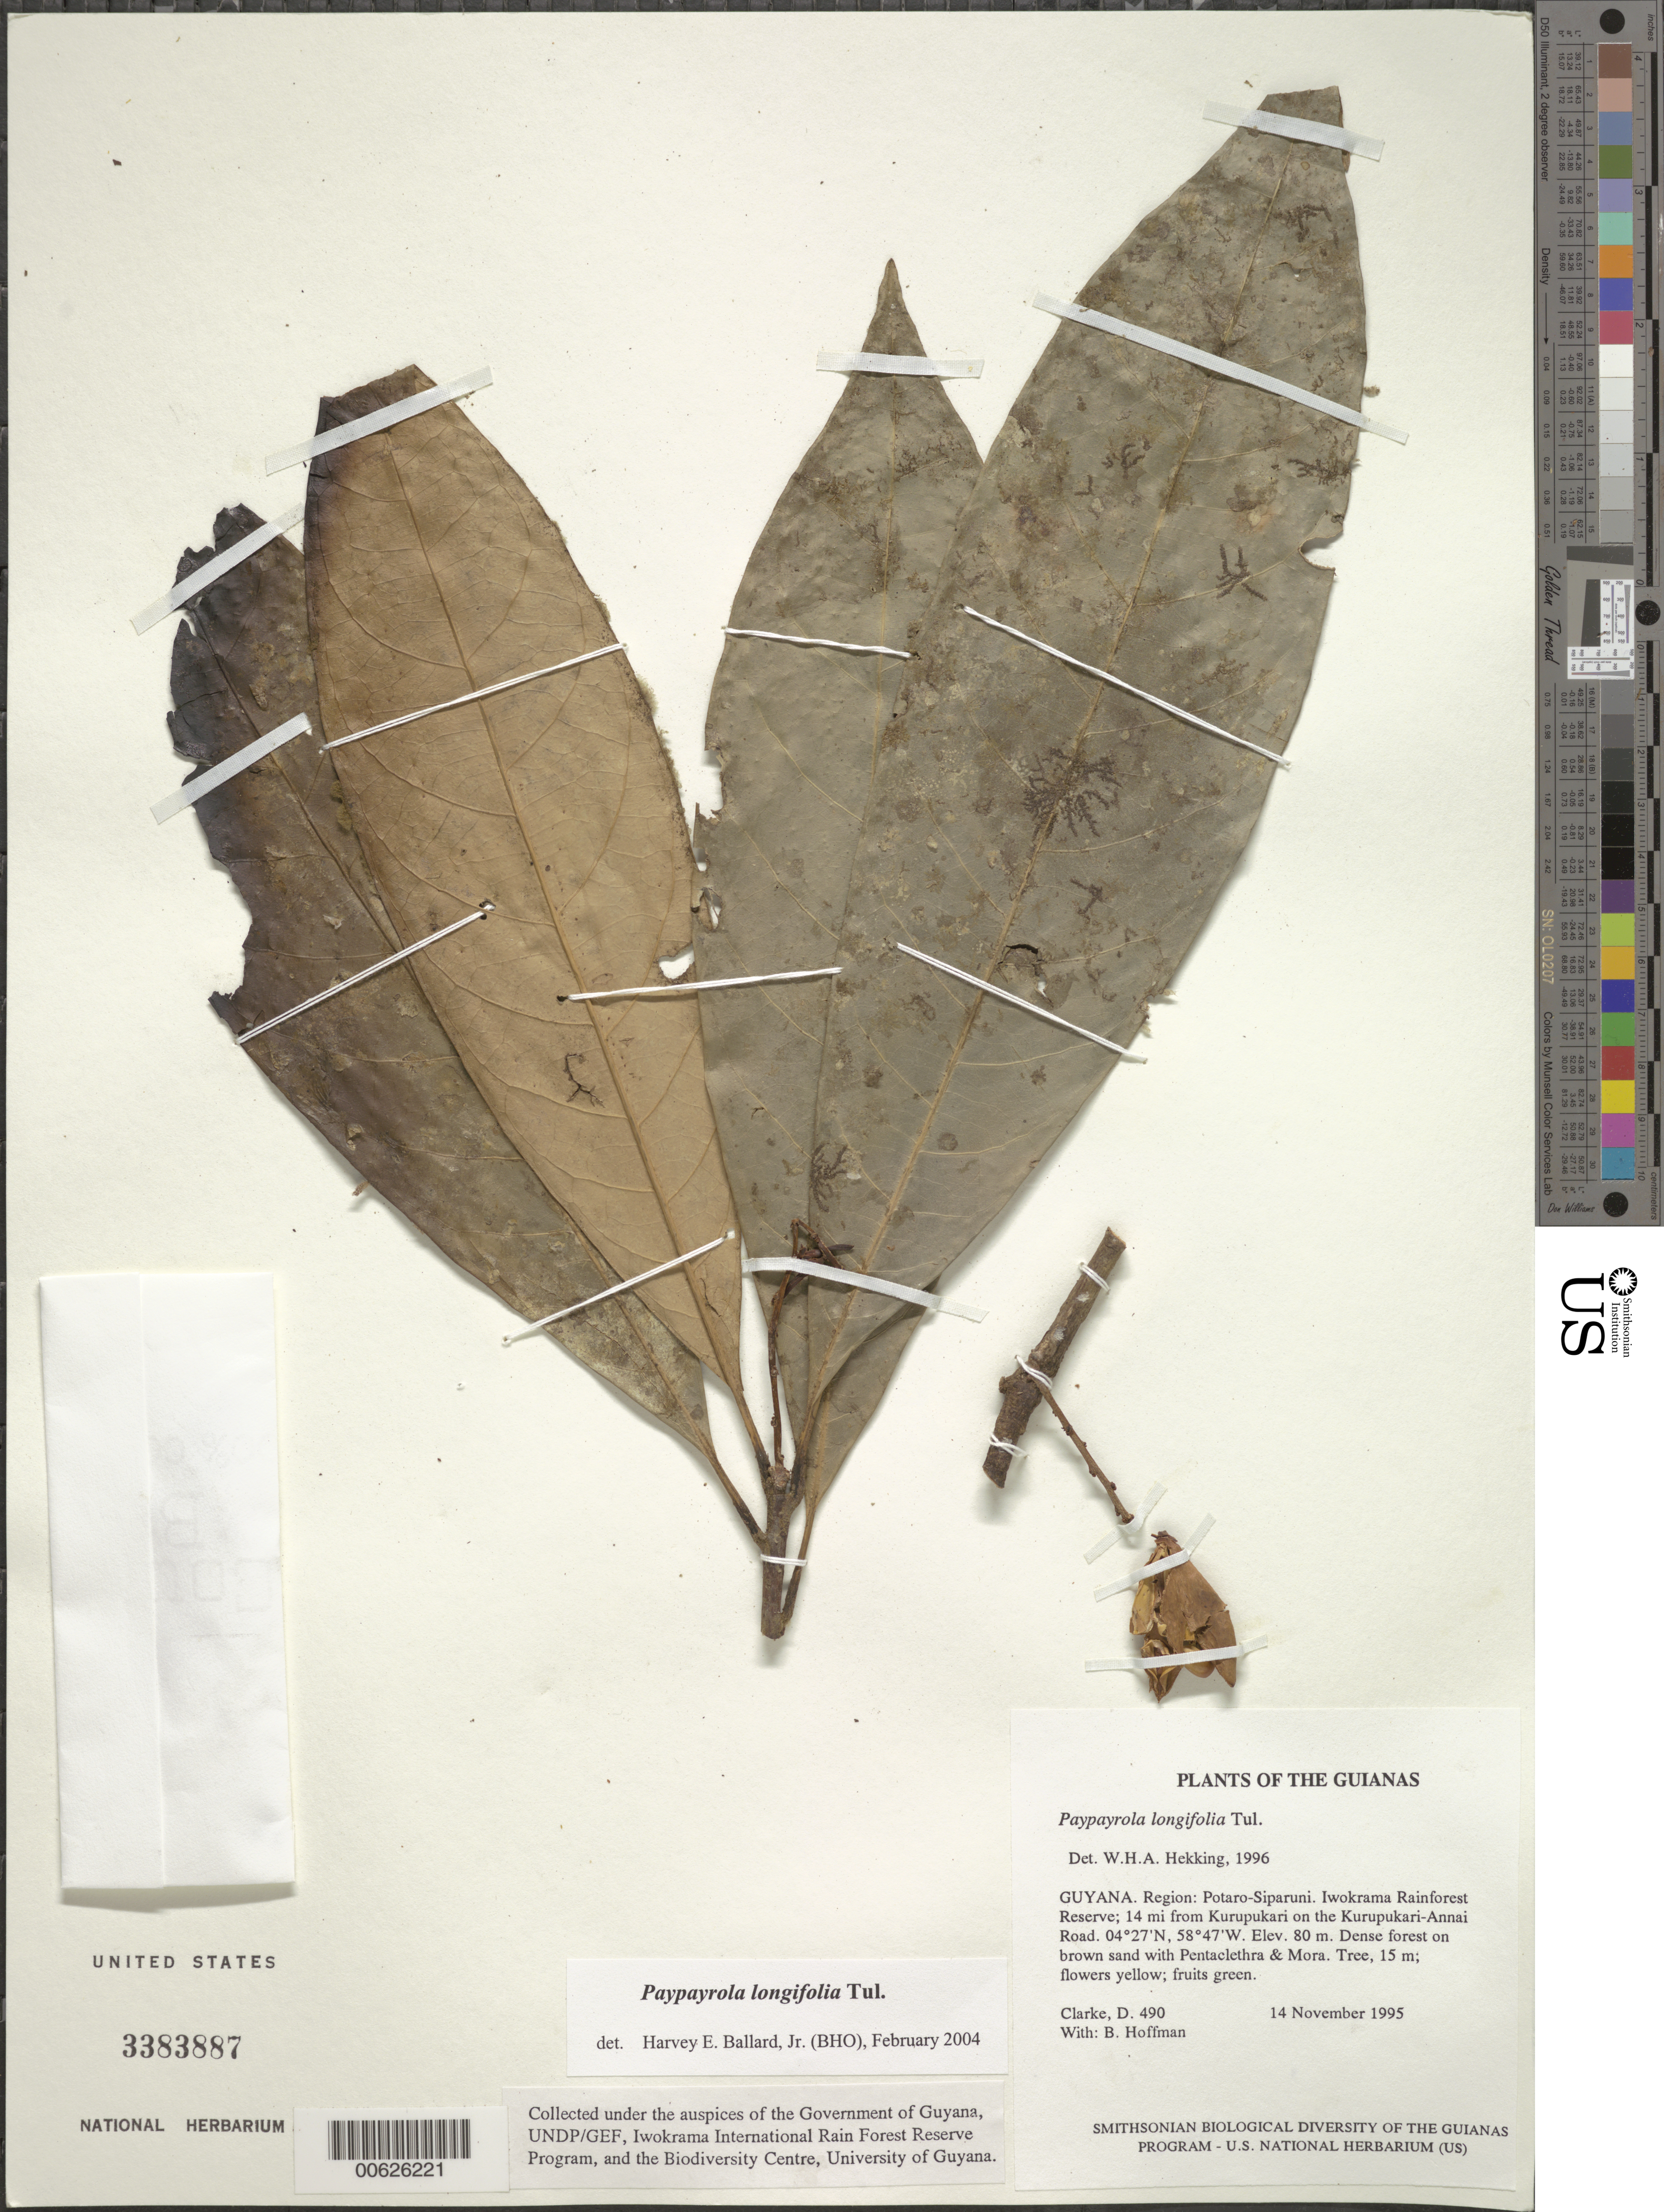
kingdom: Plantae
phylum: Tracheophyta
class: Magnoliopsida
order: Malpighiales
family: Violaceae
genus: Paypayrola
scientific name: Paypayrola longifolia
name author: Tul.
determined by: Ballard, Harvey E.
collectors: H. D. Clarke & B. Hoffman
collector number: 490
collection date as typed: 14 November 1995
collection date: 1995-11-14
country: Guyana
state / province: Potaro-Siparuni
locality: Iwokrama Rainforest Reserve; 14 mi from Kurupukari on the Kurupukari-Annai Road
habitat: Dense forest on brown sand with Pentaclethra & Mora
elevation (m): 80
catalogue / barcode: US 3383887